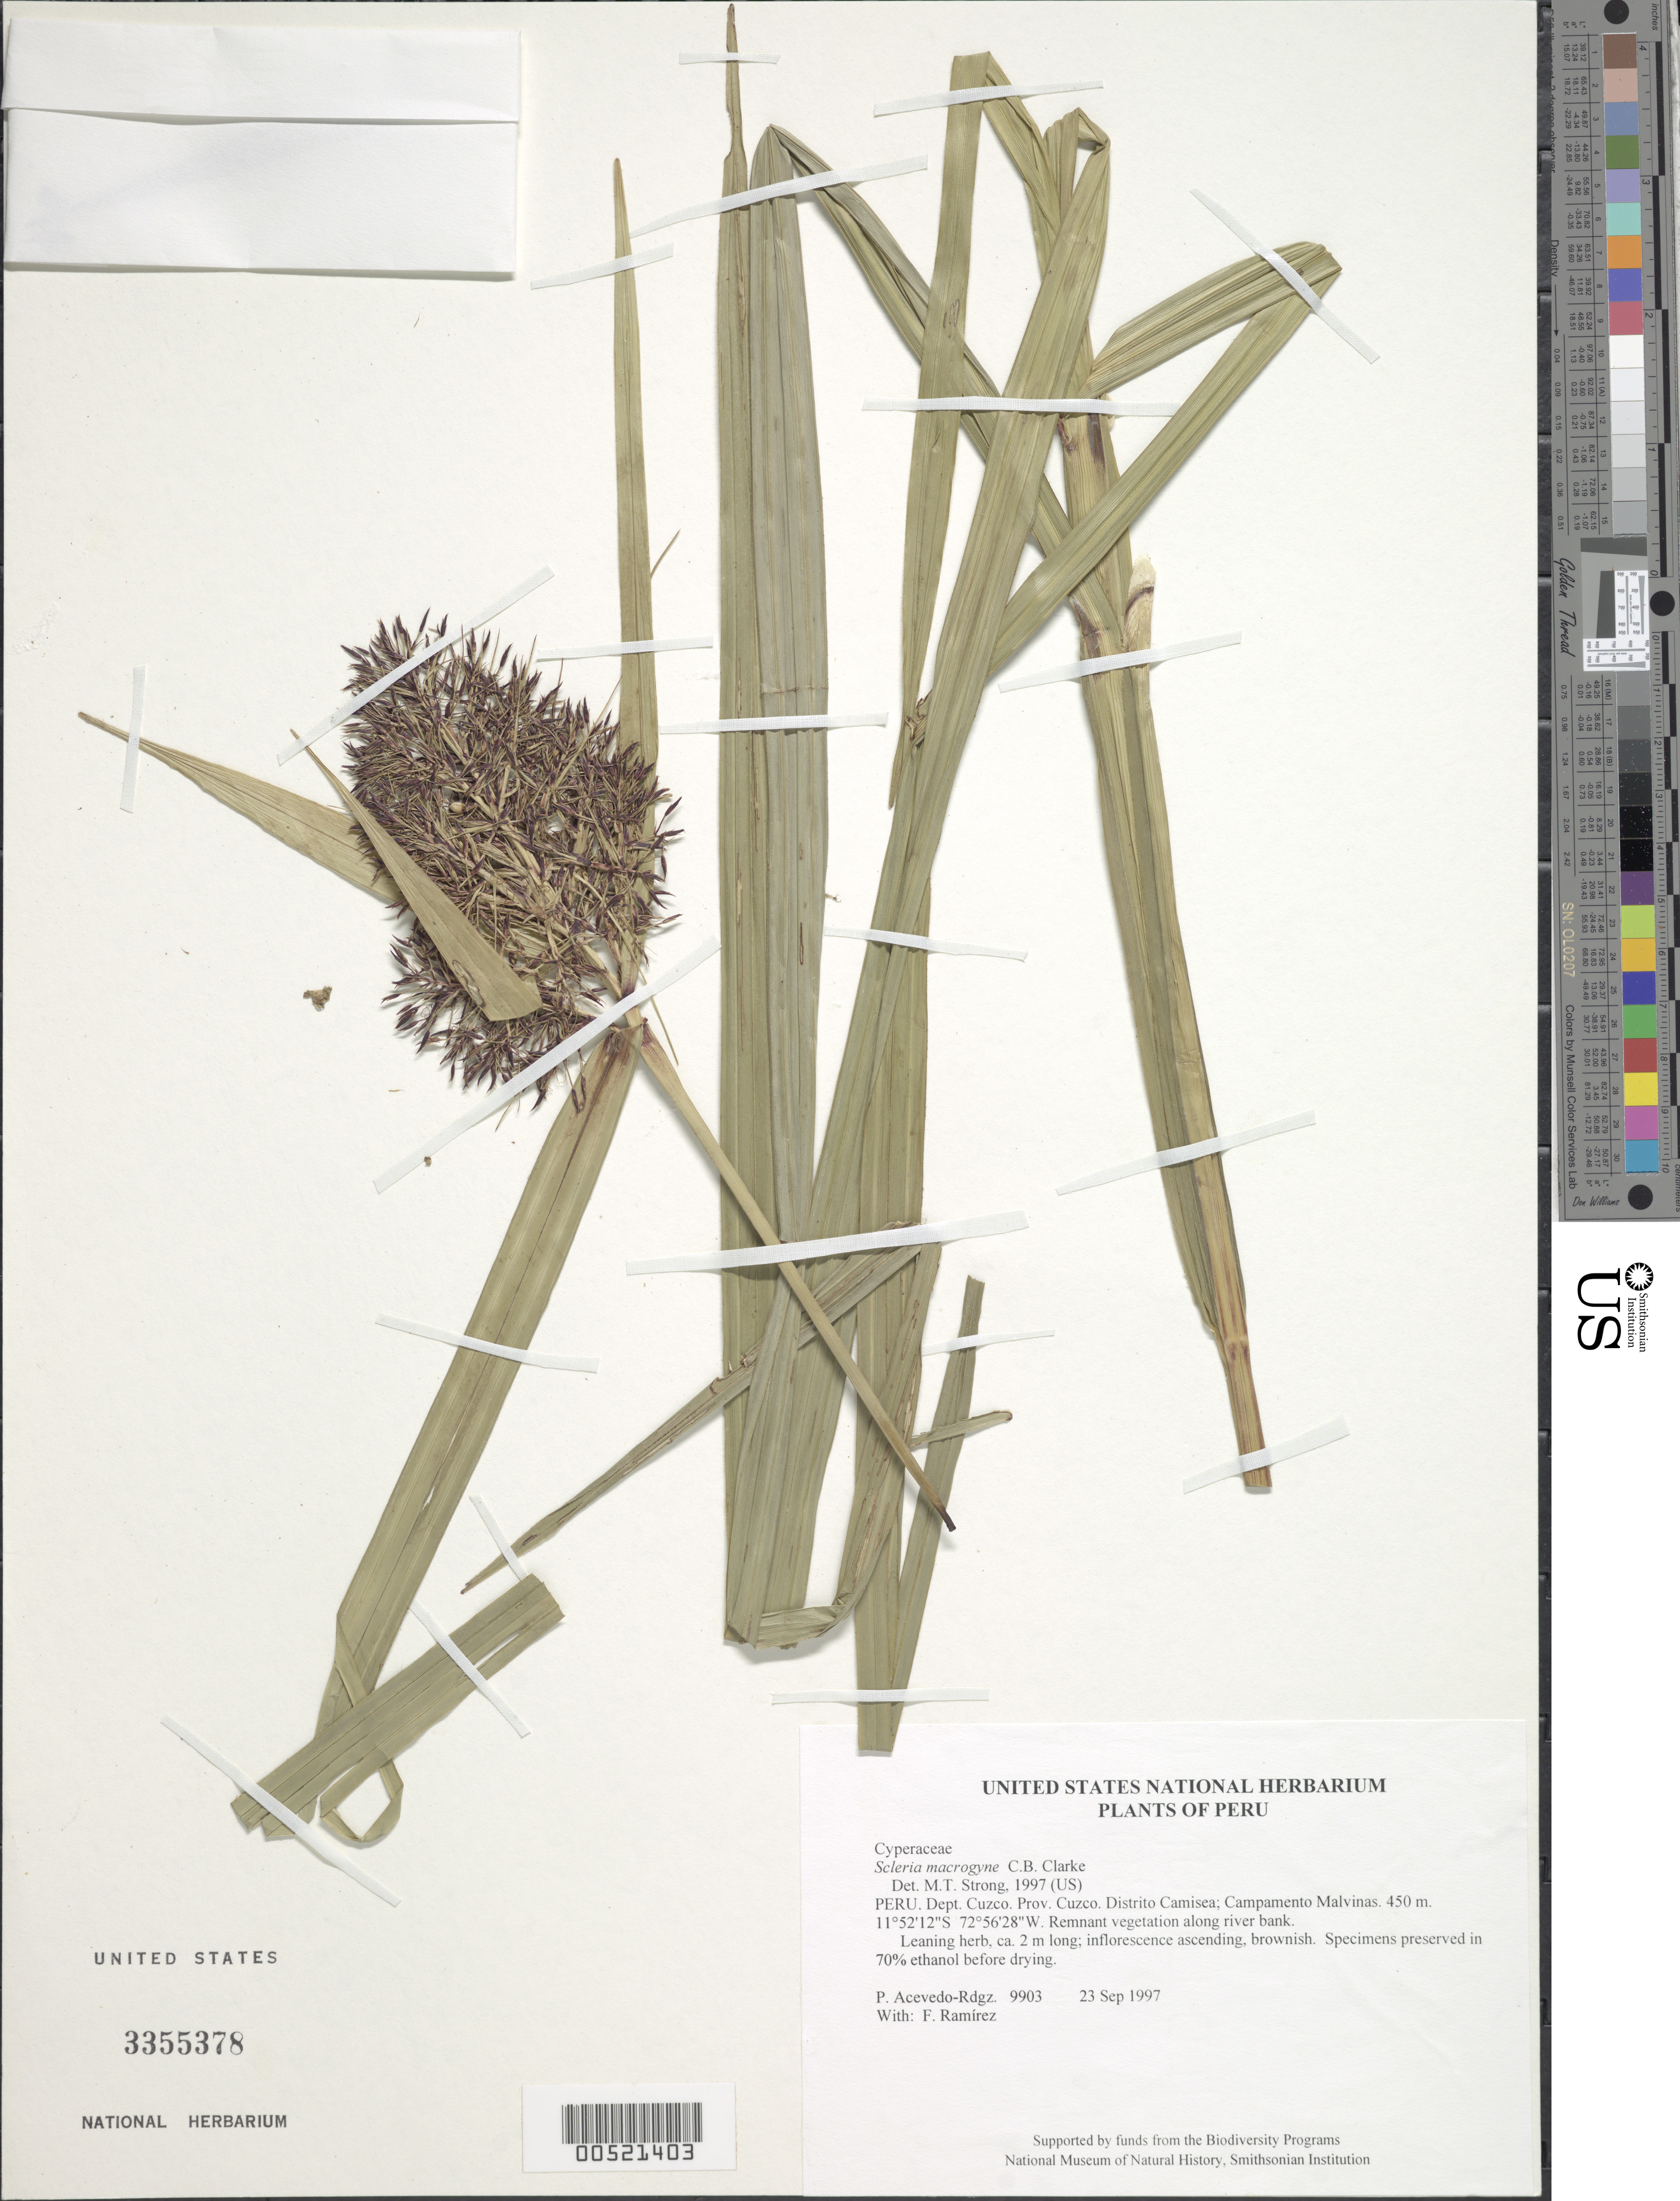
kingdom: Plantae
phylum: Tracheophyta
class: Liliopsida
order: Poales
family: Cyperaceae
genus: Scleria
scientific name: Scleria macrogyne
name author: C.B. Clarke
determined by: Strong, M. T., (US), Smithsonian Institution - National Museum of Natural History (UNITED STATES)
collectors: P. Acevedo-Rodr. & F. Ramirez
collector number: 9903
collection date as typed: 23 Sep 1997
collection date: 1997-09-23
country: Peru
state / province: Cusco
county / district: Cusco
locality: Distrito Camisea; Campamento Malvinas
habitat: Remnant vegetation along river bank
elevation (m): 450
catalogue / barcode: US 3355378